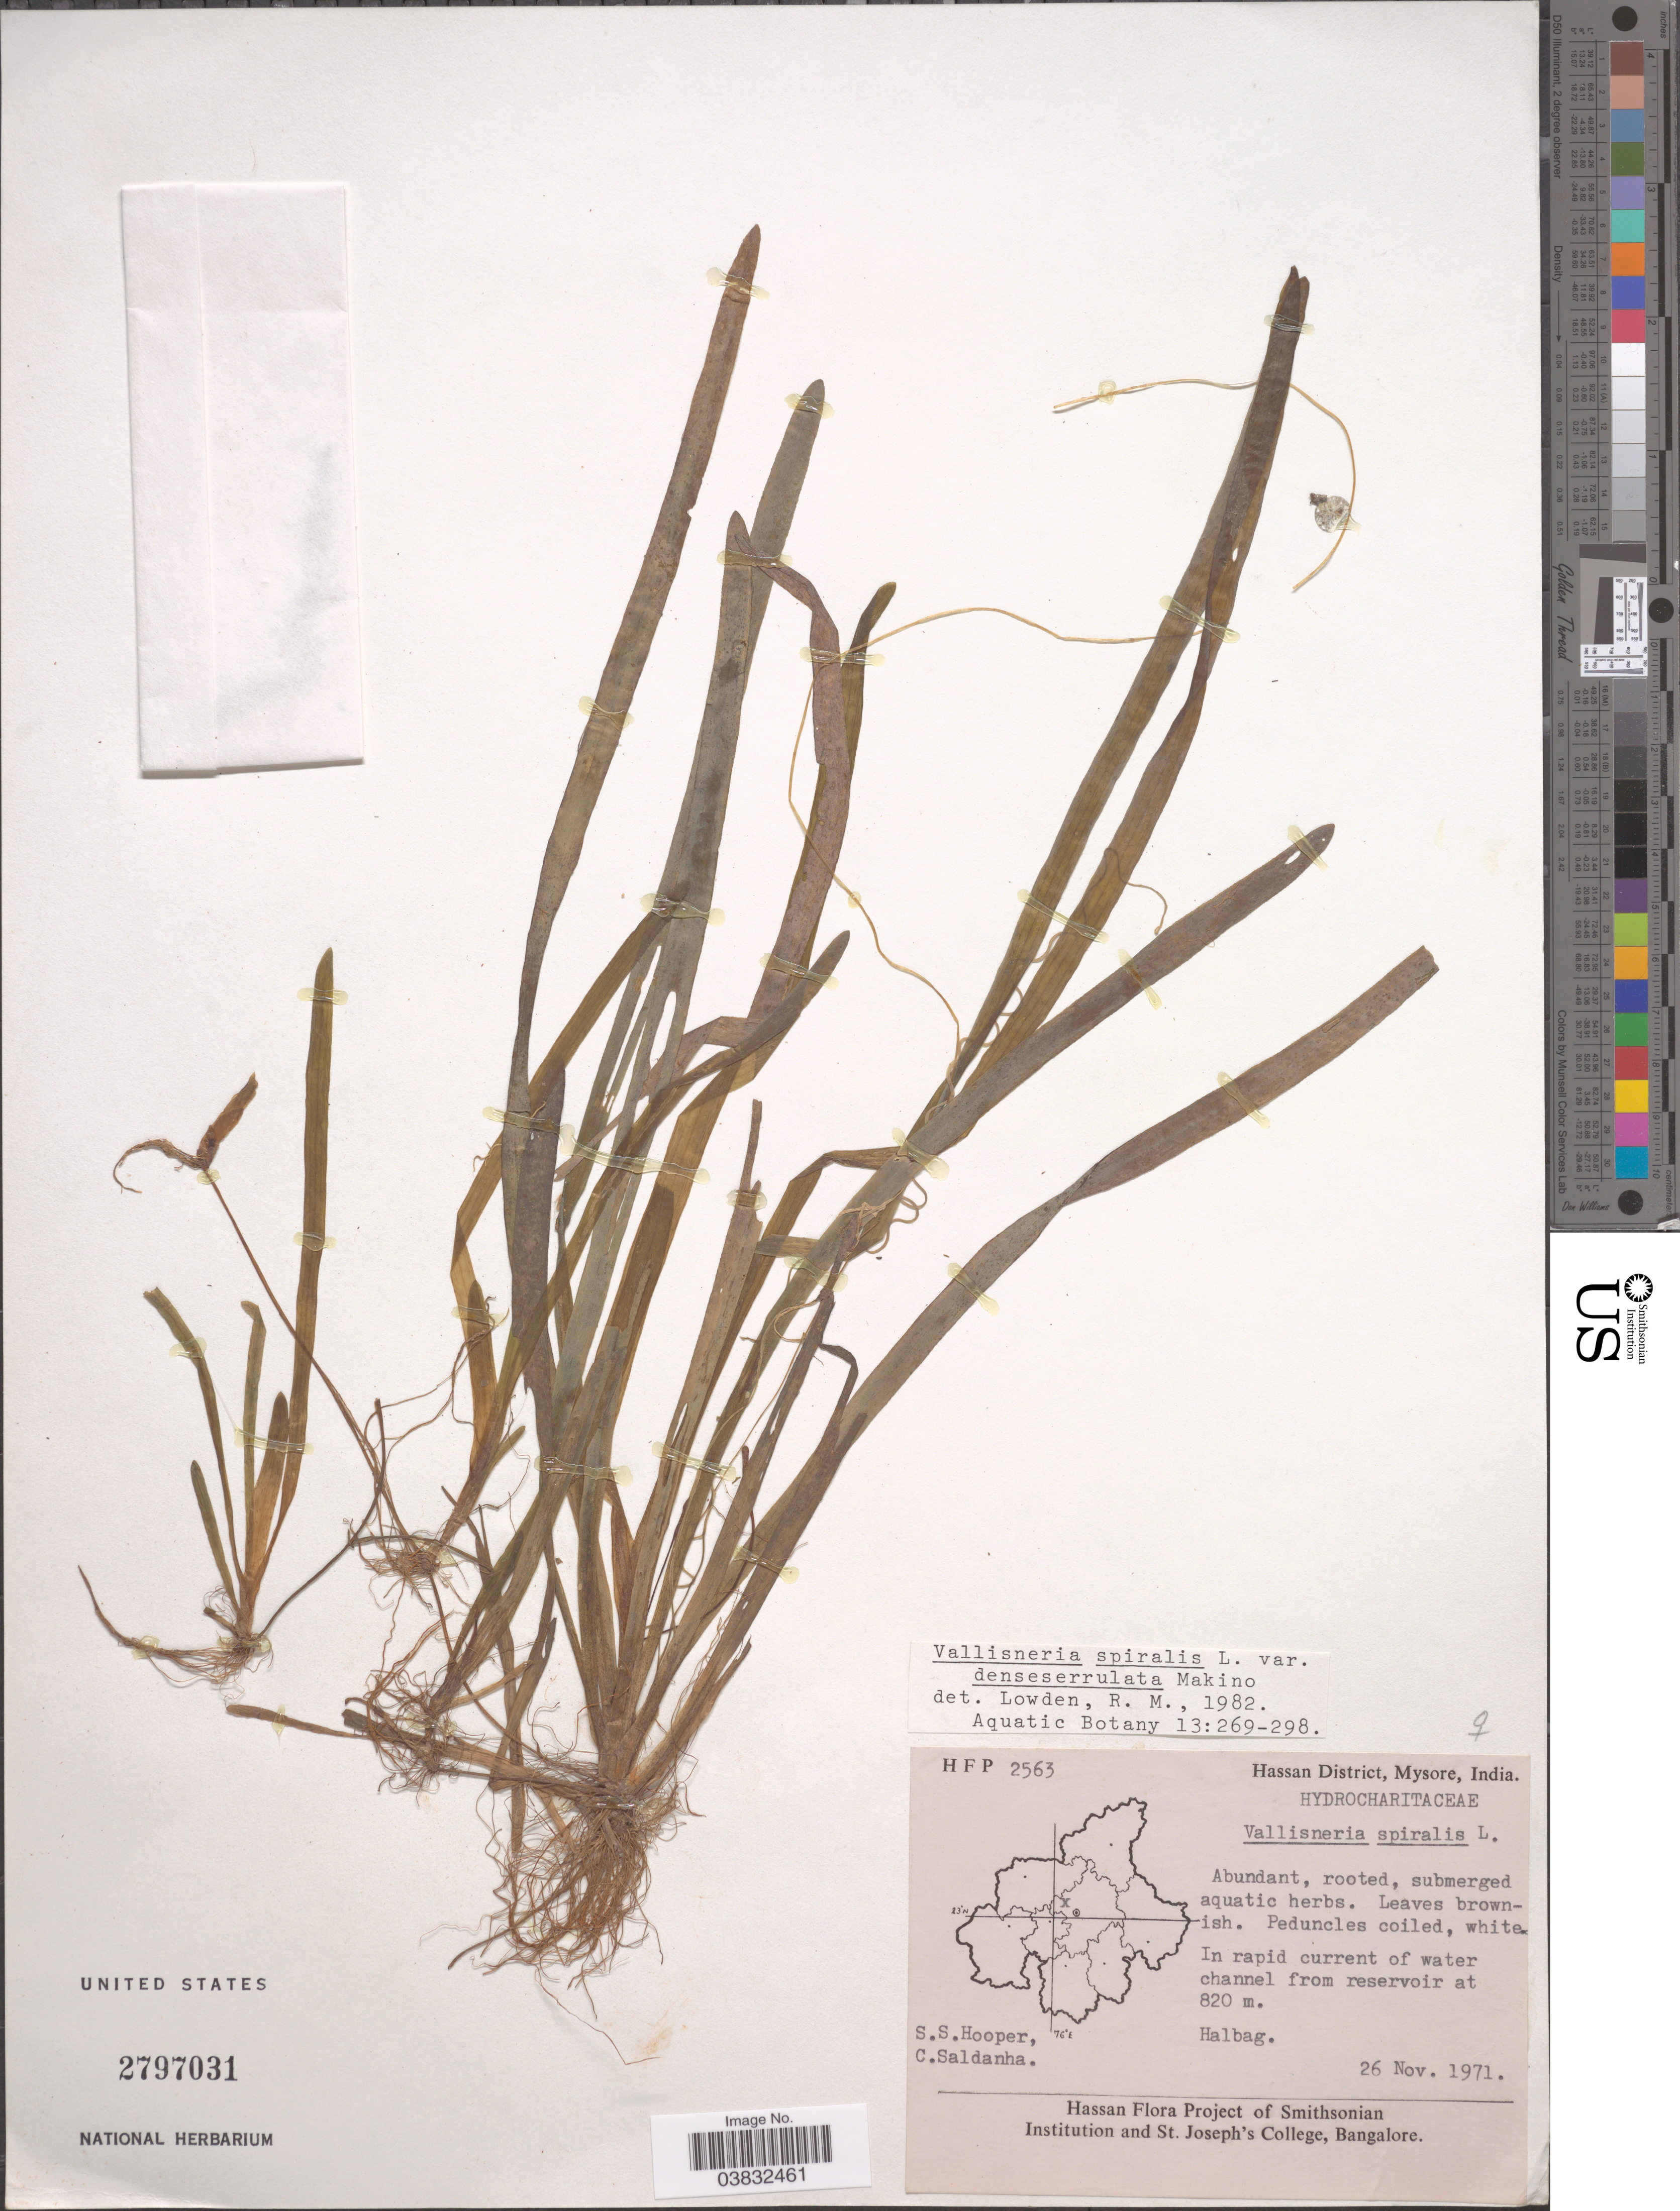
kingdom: Plantae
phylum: Tracheophyta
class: Liliopsida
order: Alismatales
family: Hydrocharitaceae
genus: Vallisneria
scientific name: Vallisneria spiralis var. denseserrulata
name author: Makino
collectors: S. S. Hooper & C. Saldanha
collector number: HFP2563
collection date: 1971-11-26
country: India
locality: Hassan District, Mysore. Halbag.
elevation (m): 820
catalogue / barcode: US 2797031